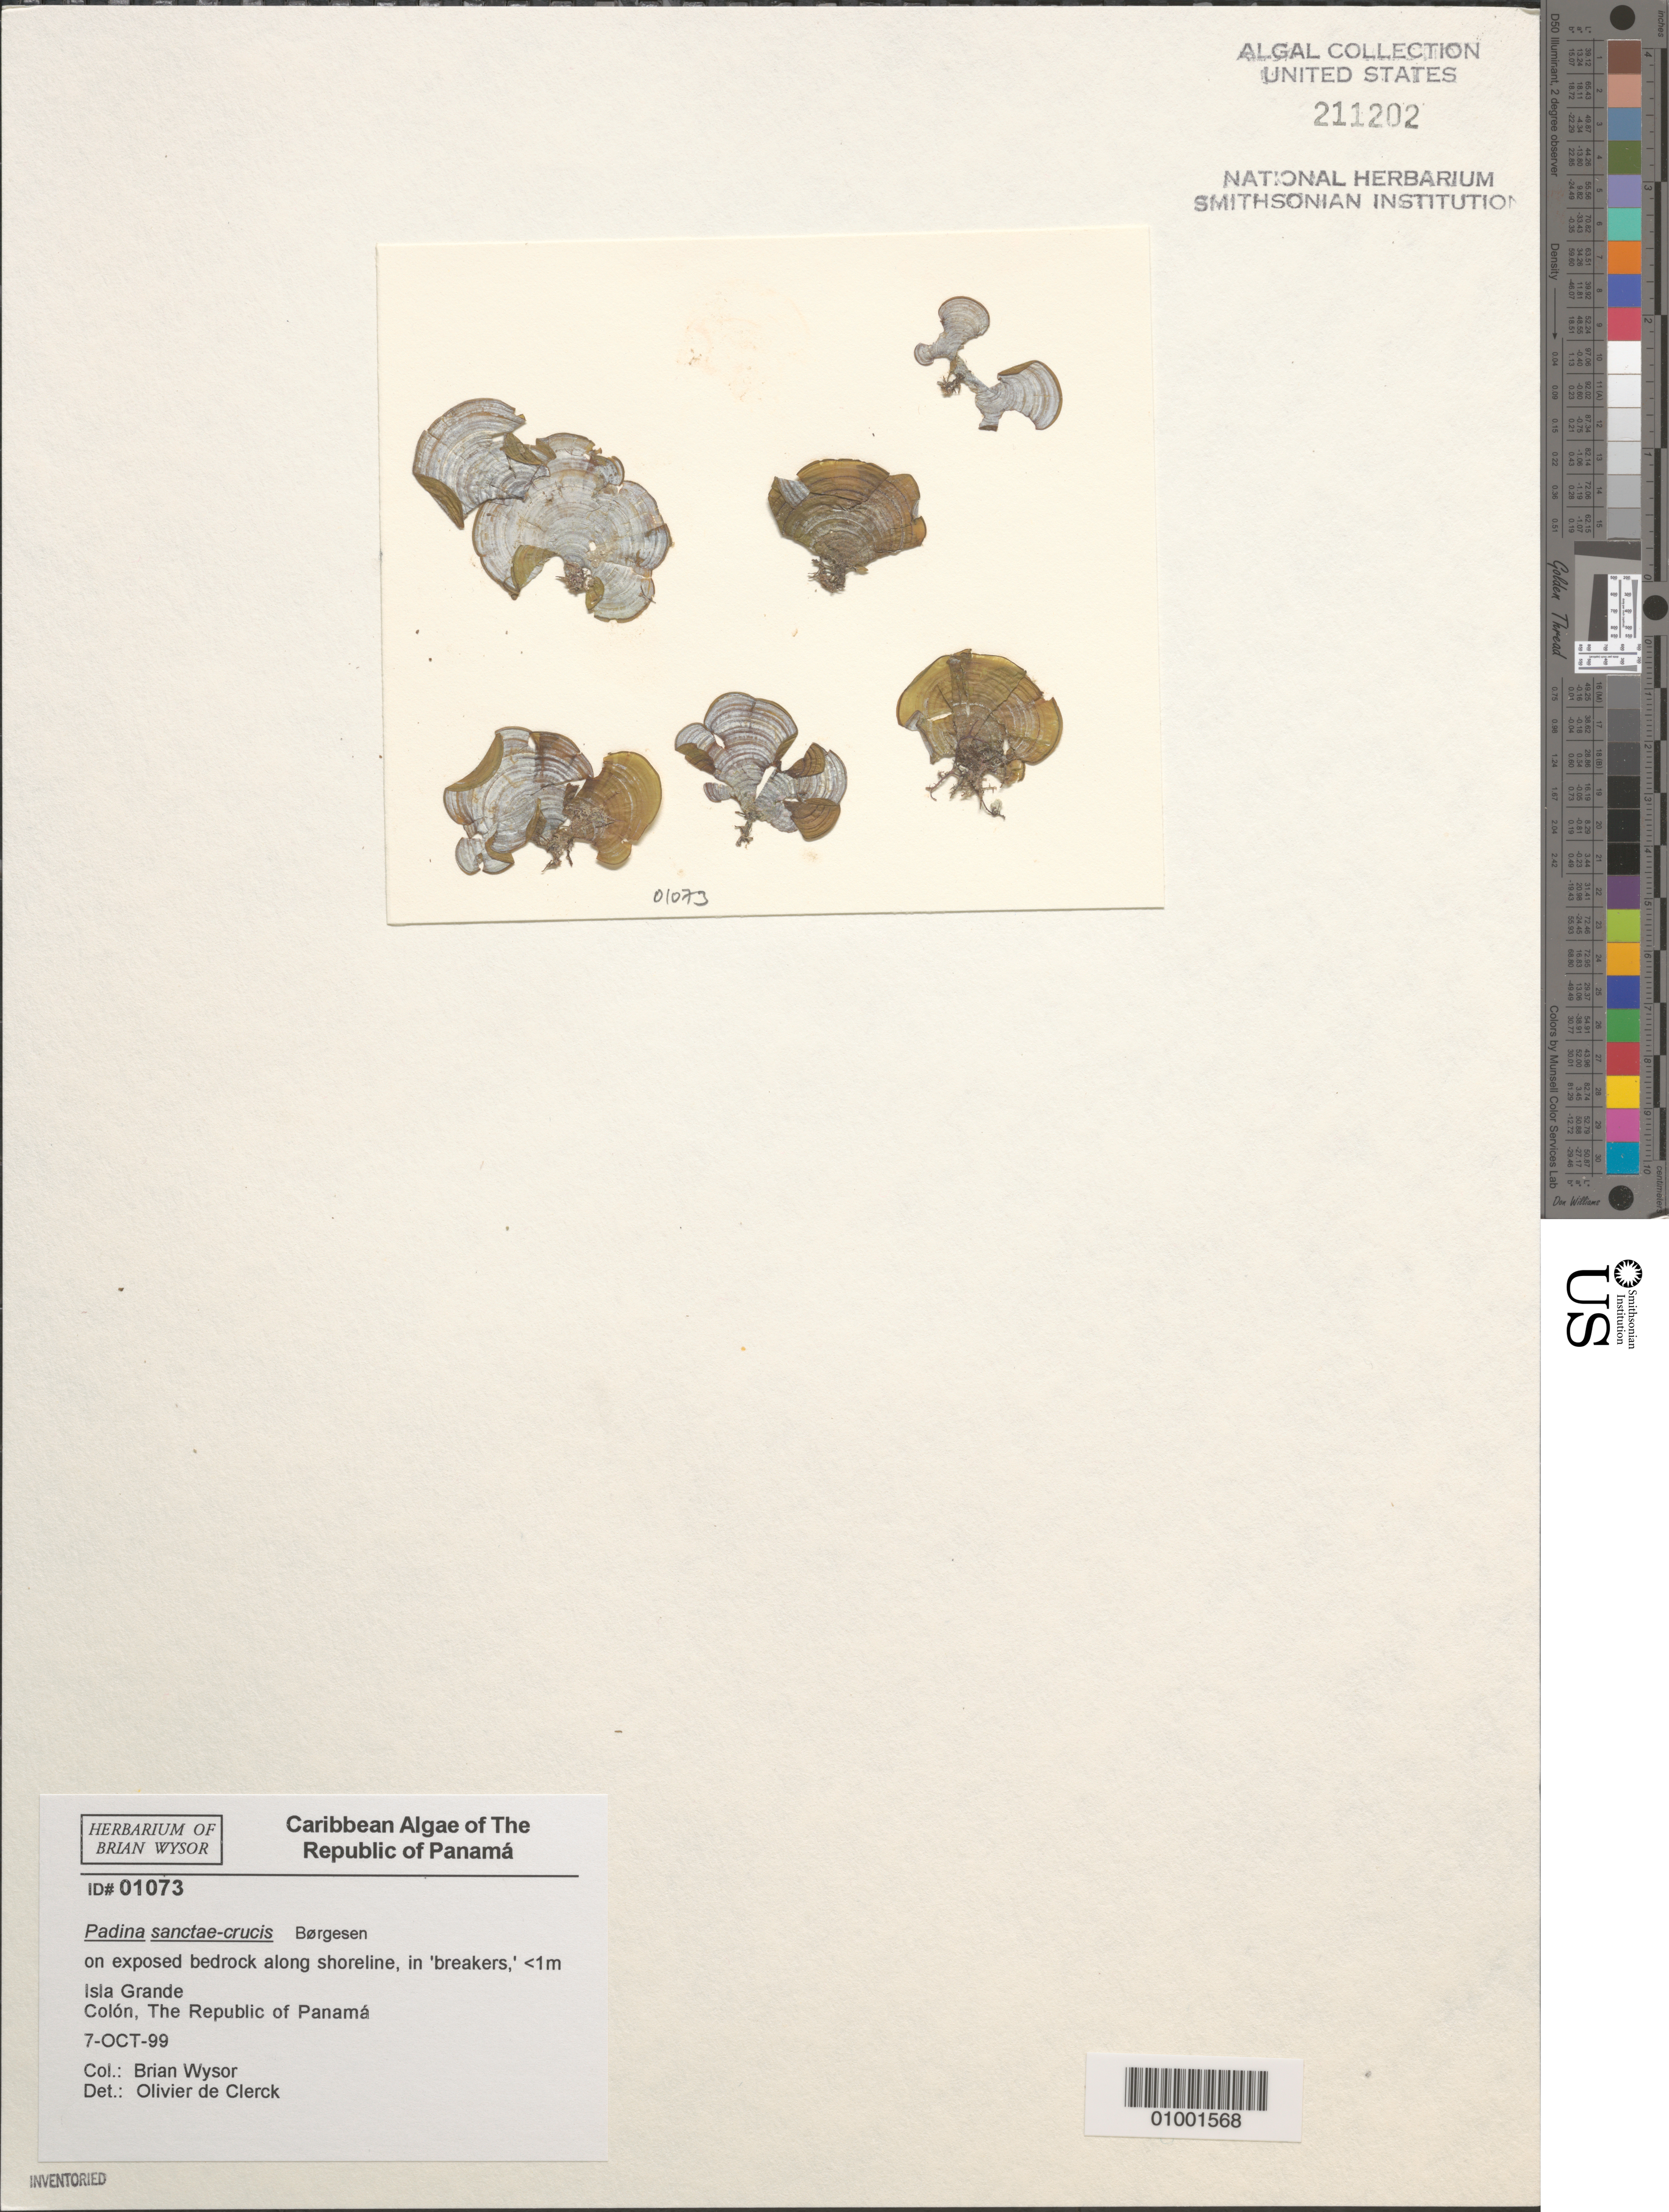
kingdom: Chromista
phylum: Ochrophyta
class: Phaeophyceae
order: Dictyotales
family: Dictyotaceae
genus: Padina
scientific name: Padina sanctae-crucis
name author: Børgesen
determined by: De Clerck, Olivier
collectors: B. Wysor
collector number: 01073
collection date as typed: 07 Oct 1999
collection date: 1999-10-07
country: Panama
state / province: Colón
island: Grande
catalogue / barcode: US 211202